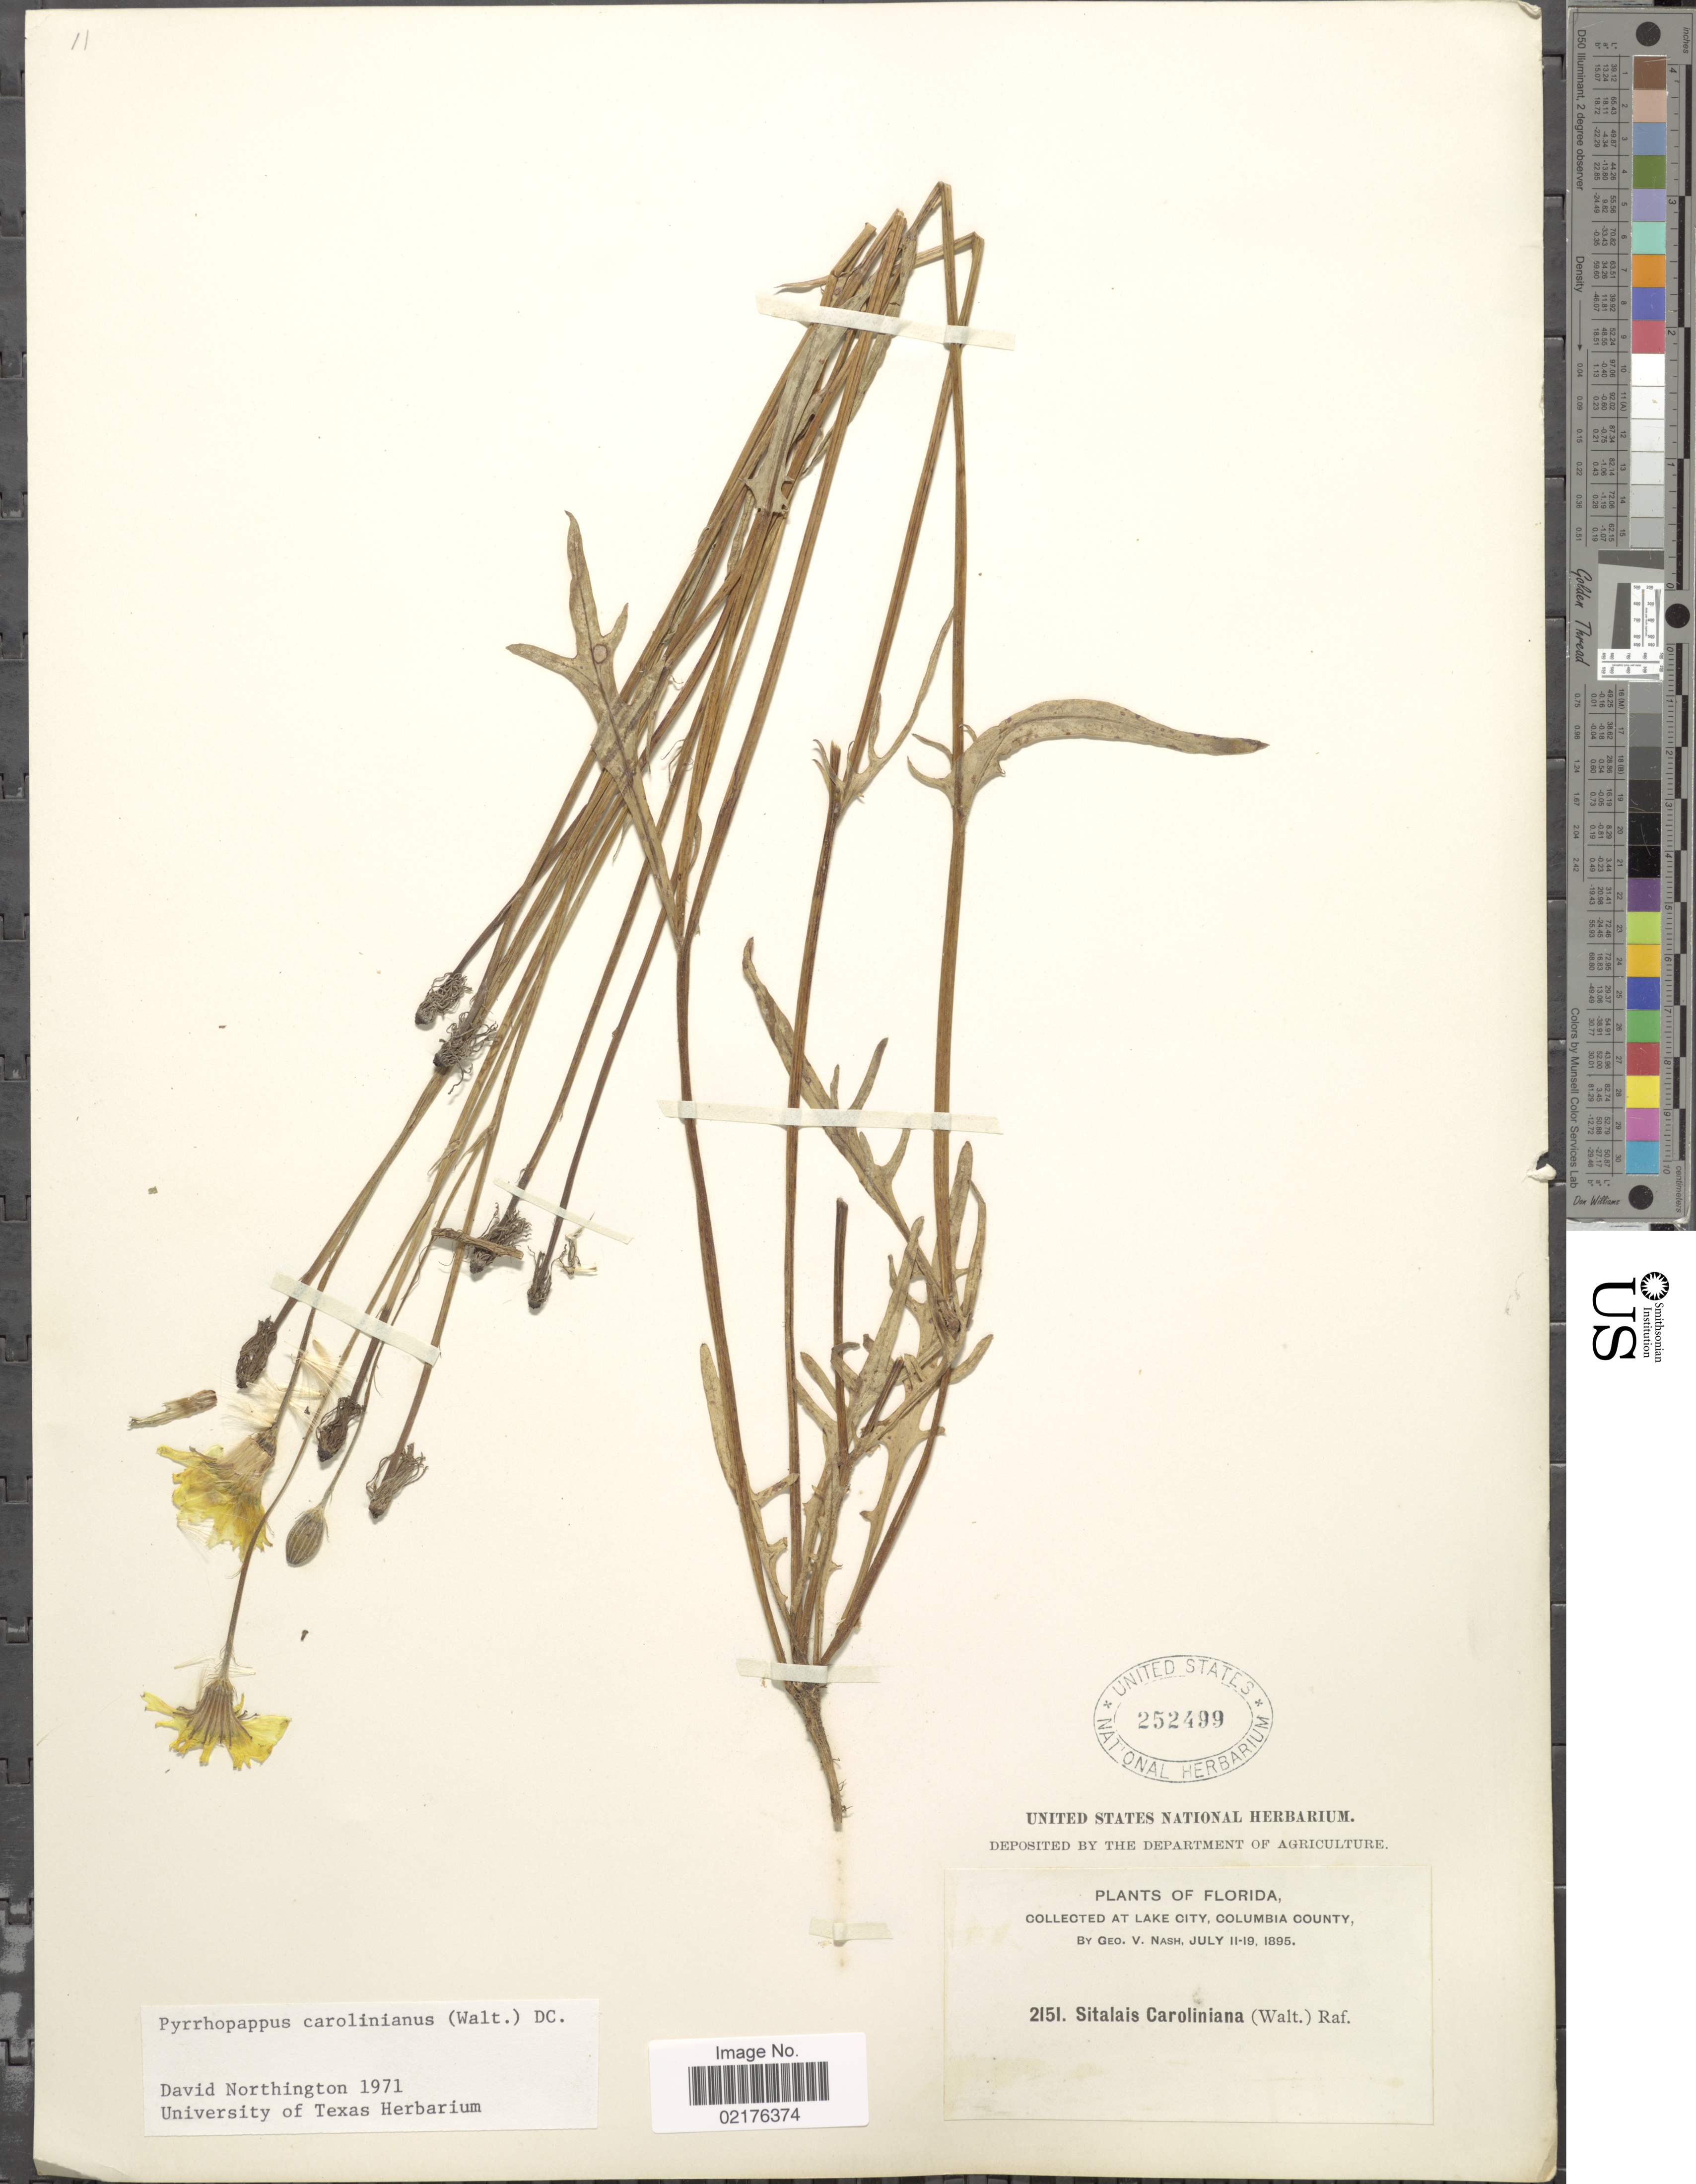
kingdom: Plantae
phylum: Tracheophyta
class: Magnoliopsida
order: Asterales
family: Asteraceae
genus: Pyrrhopappus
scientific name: Pyrrhopappus carolinianus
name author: (Walter) DC.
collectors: G. V. Nash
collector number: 2151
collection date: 1895-07-11/1895-07-19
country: United States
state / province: Florida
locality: At Lake City, Columbia County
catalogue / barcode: US 252499